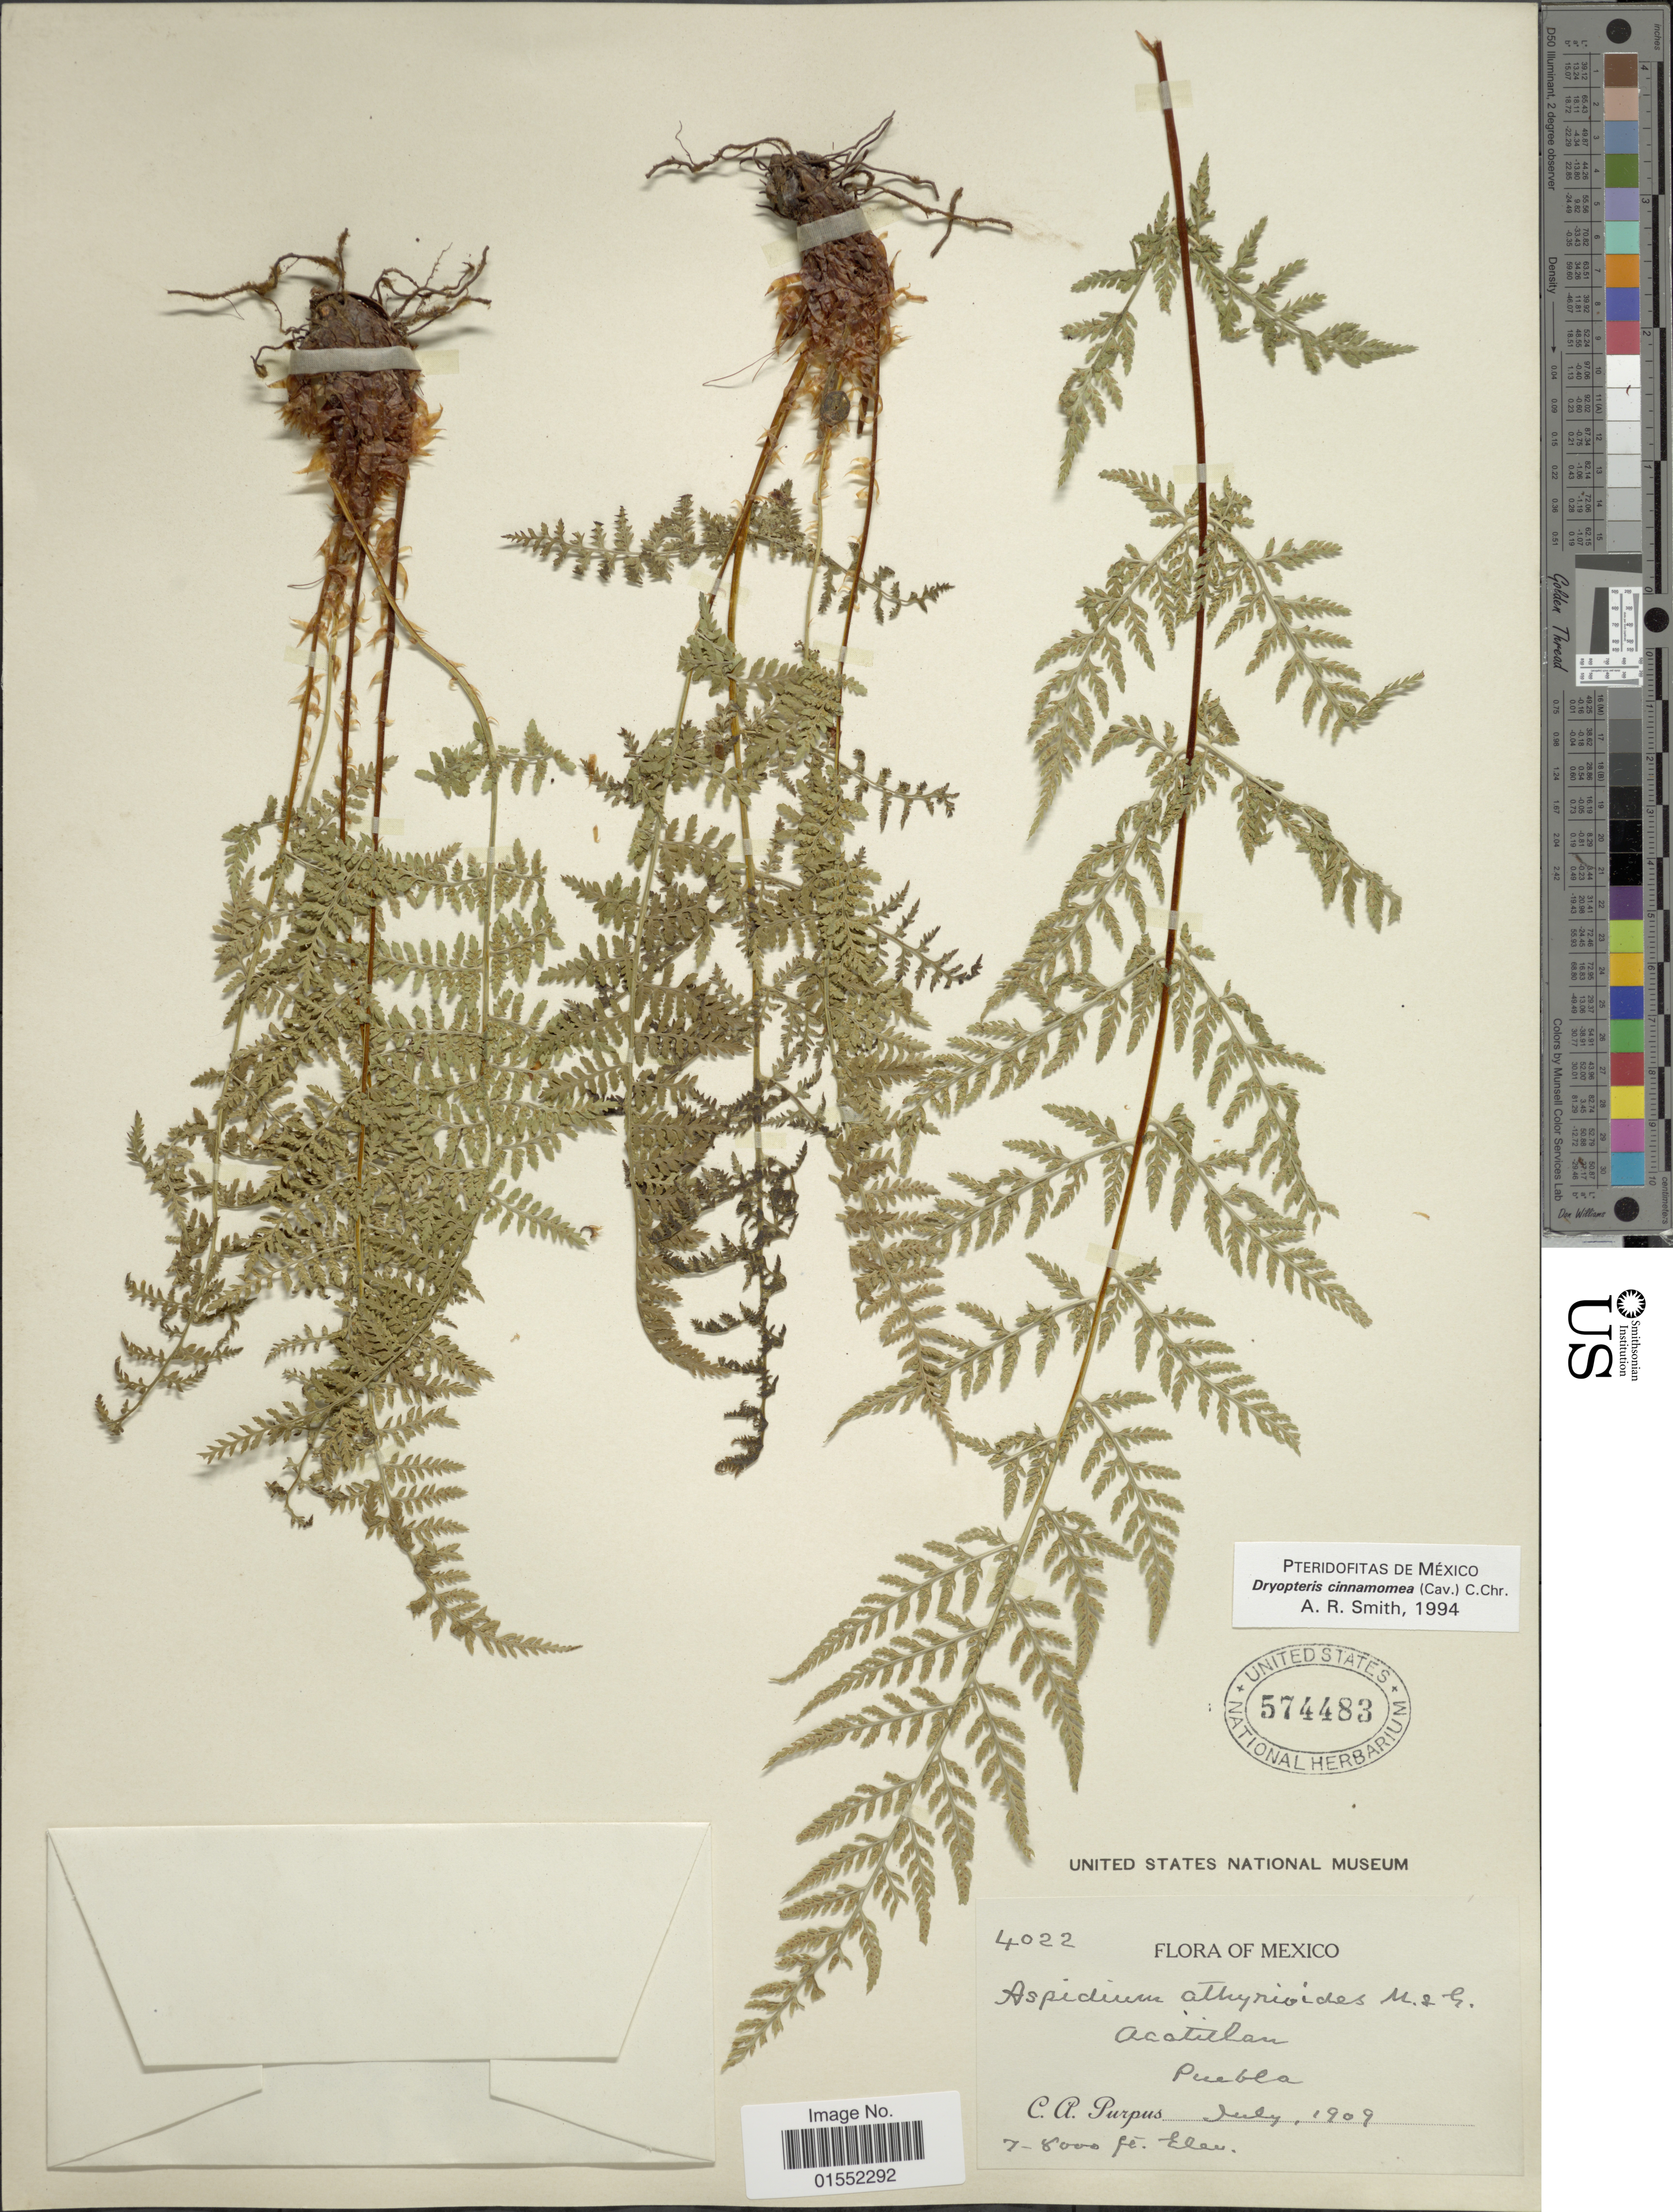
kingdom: Plantae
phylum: Tracheophyta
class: Polypodiopsida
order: Polypodiales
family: Dryopteridaceae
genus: Dryopteris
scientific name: Dryopteris cinnamomea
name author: (Cav.) C. Chr.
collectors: C. A. Purpus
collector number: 4022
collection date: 1909-07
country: Mexico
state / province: Puebla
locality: Acatitlan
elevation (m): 2134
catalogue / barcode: US 574483